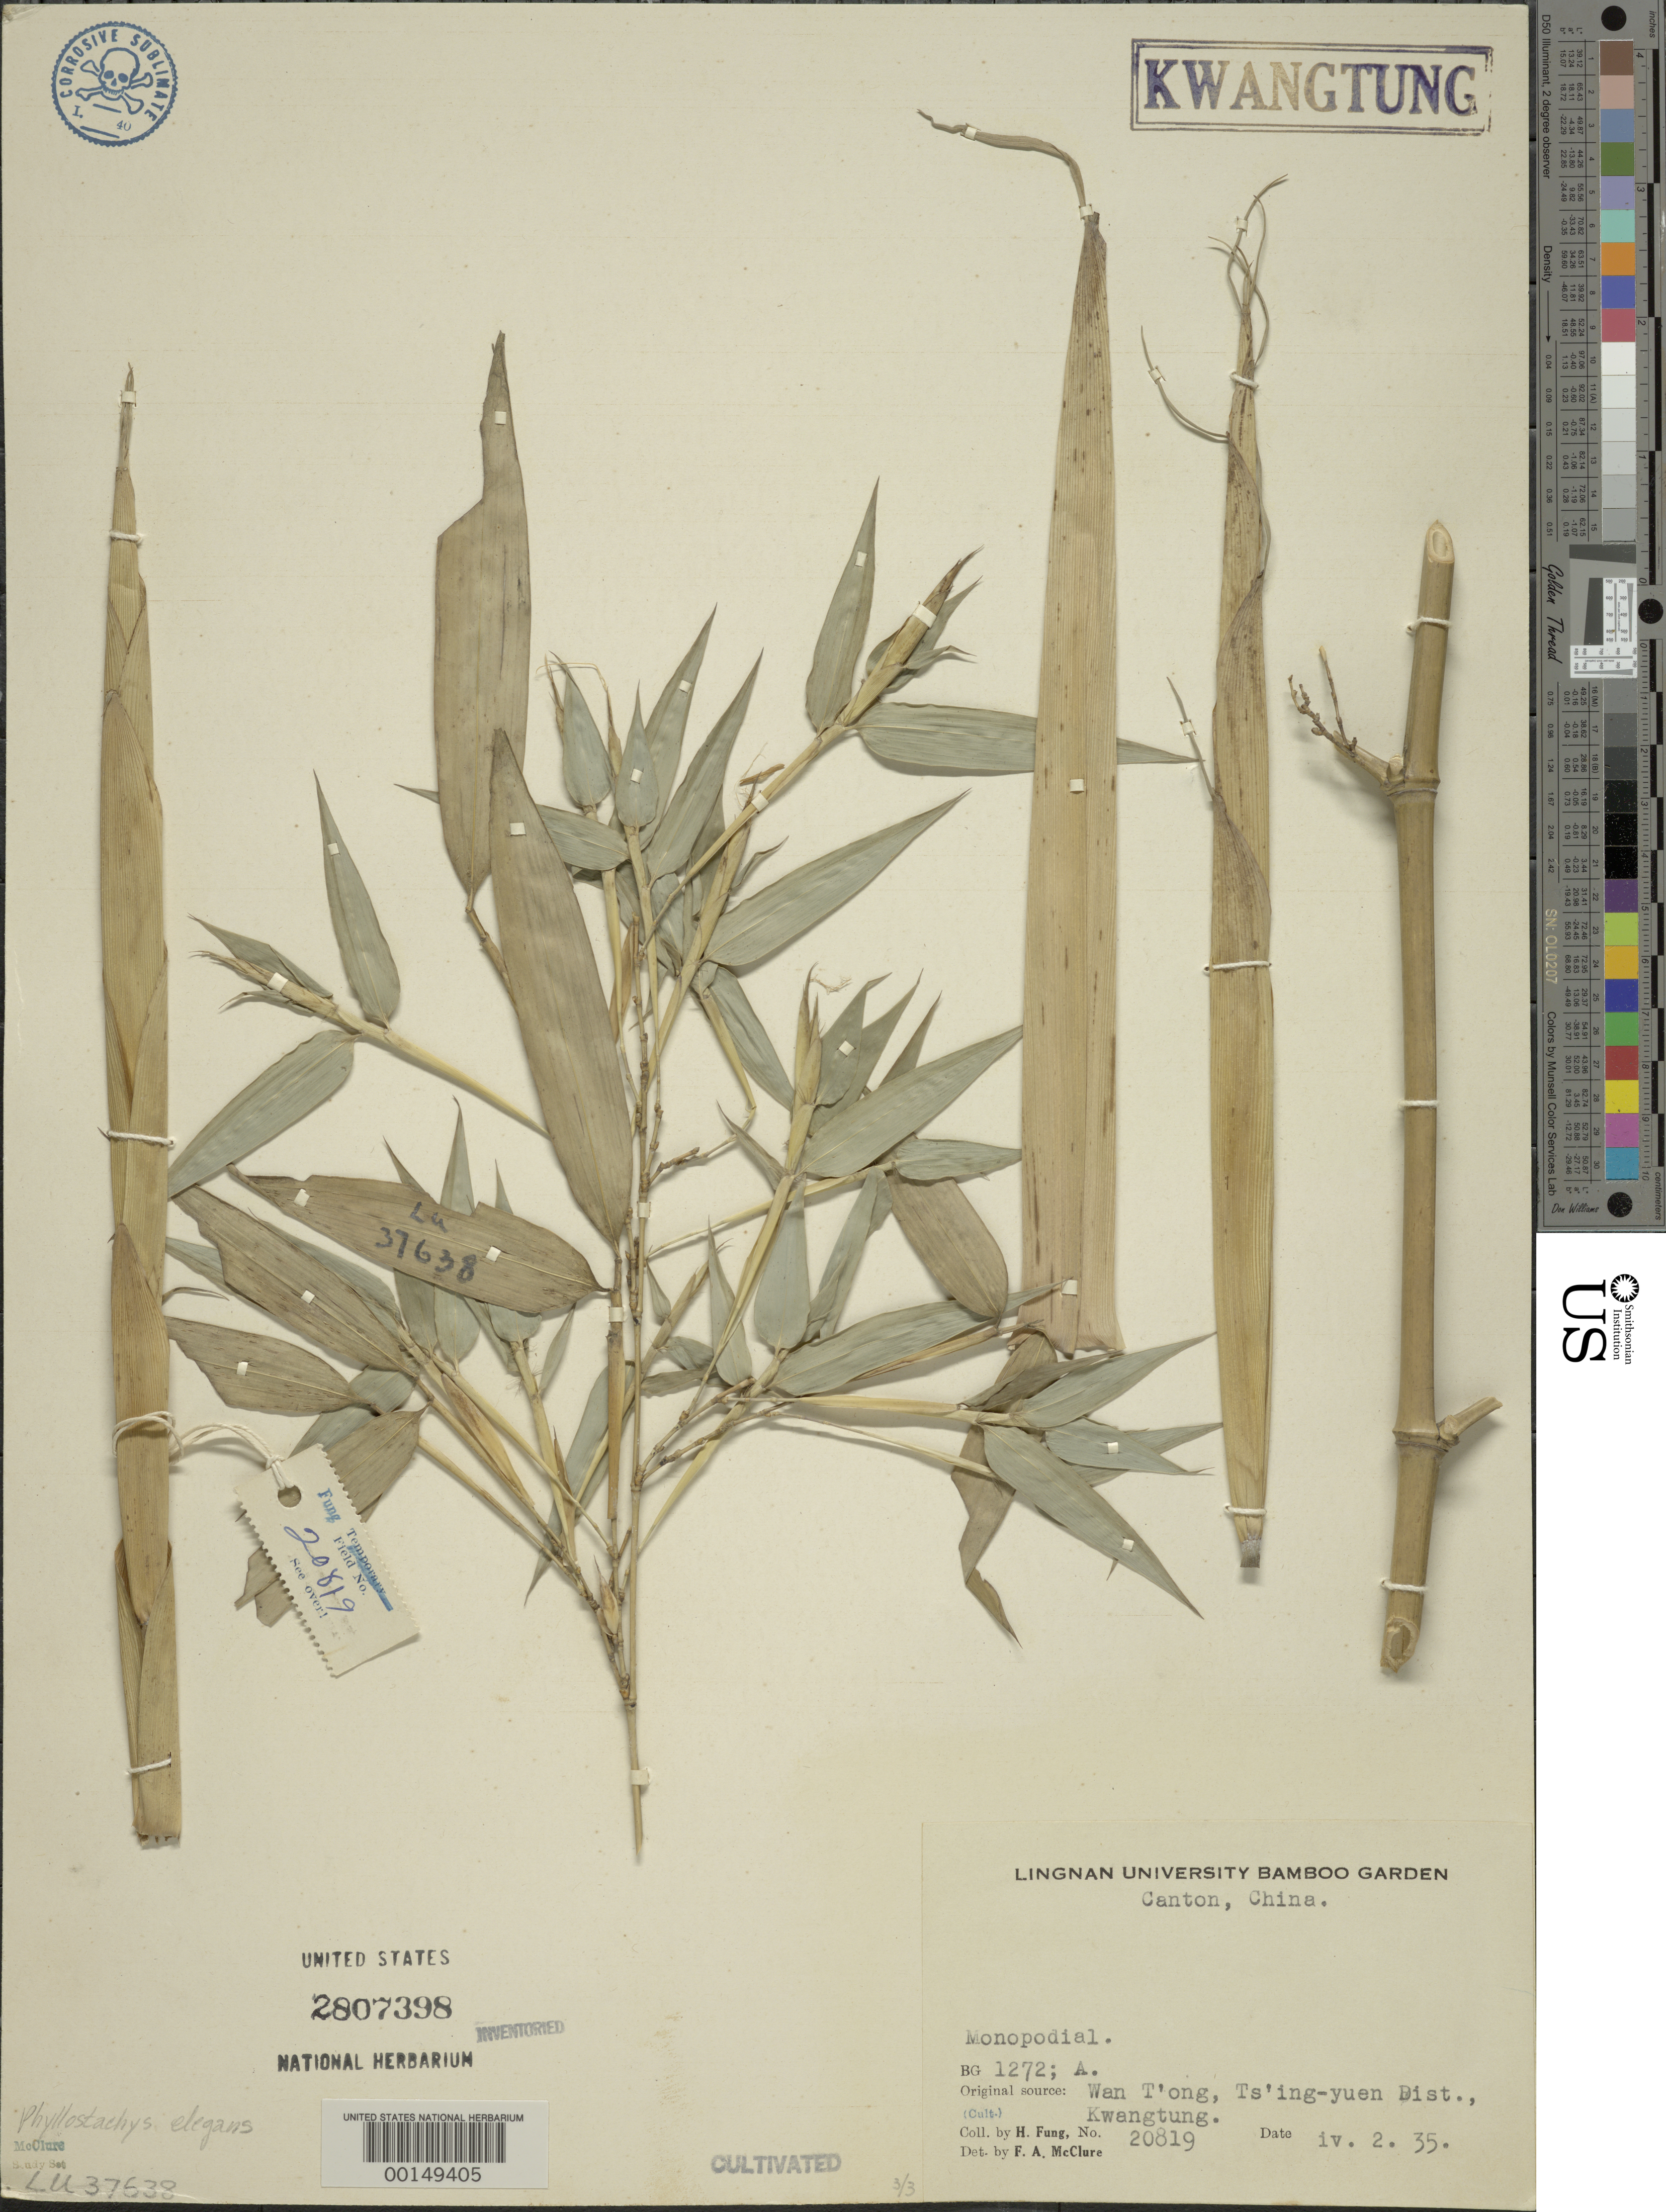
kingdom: Plantae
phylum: Tracheophyta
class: Liliopsida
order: Poales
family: Poaceae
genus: Phyllostachys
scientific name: Phyllostachys elegans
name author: McClure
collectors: H. L. Fung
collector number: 20819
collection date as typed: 02 Apr 1935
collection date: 1935-04-02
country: China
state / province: Guangdong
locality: Canton, lingnan univ. bg.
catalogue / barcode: US 2807398